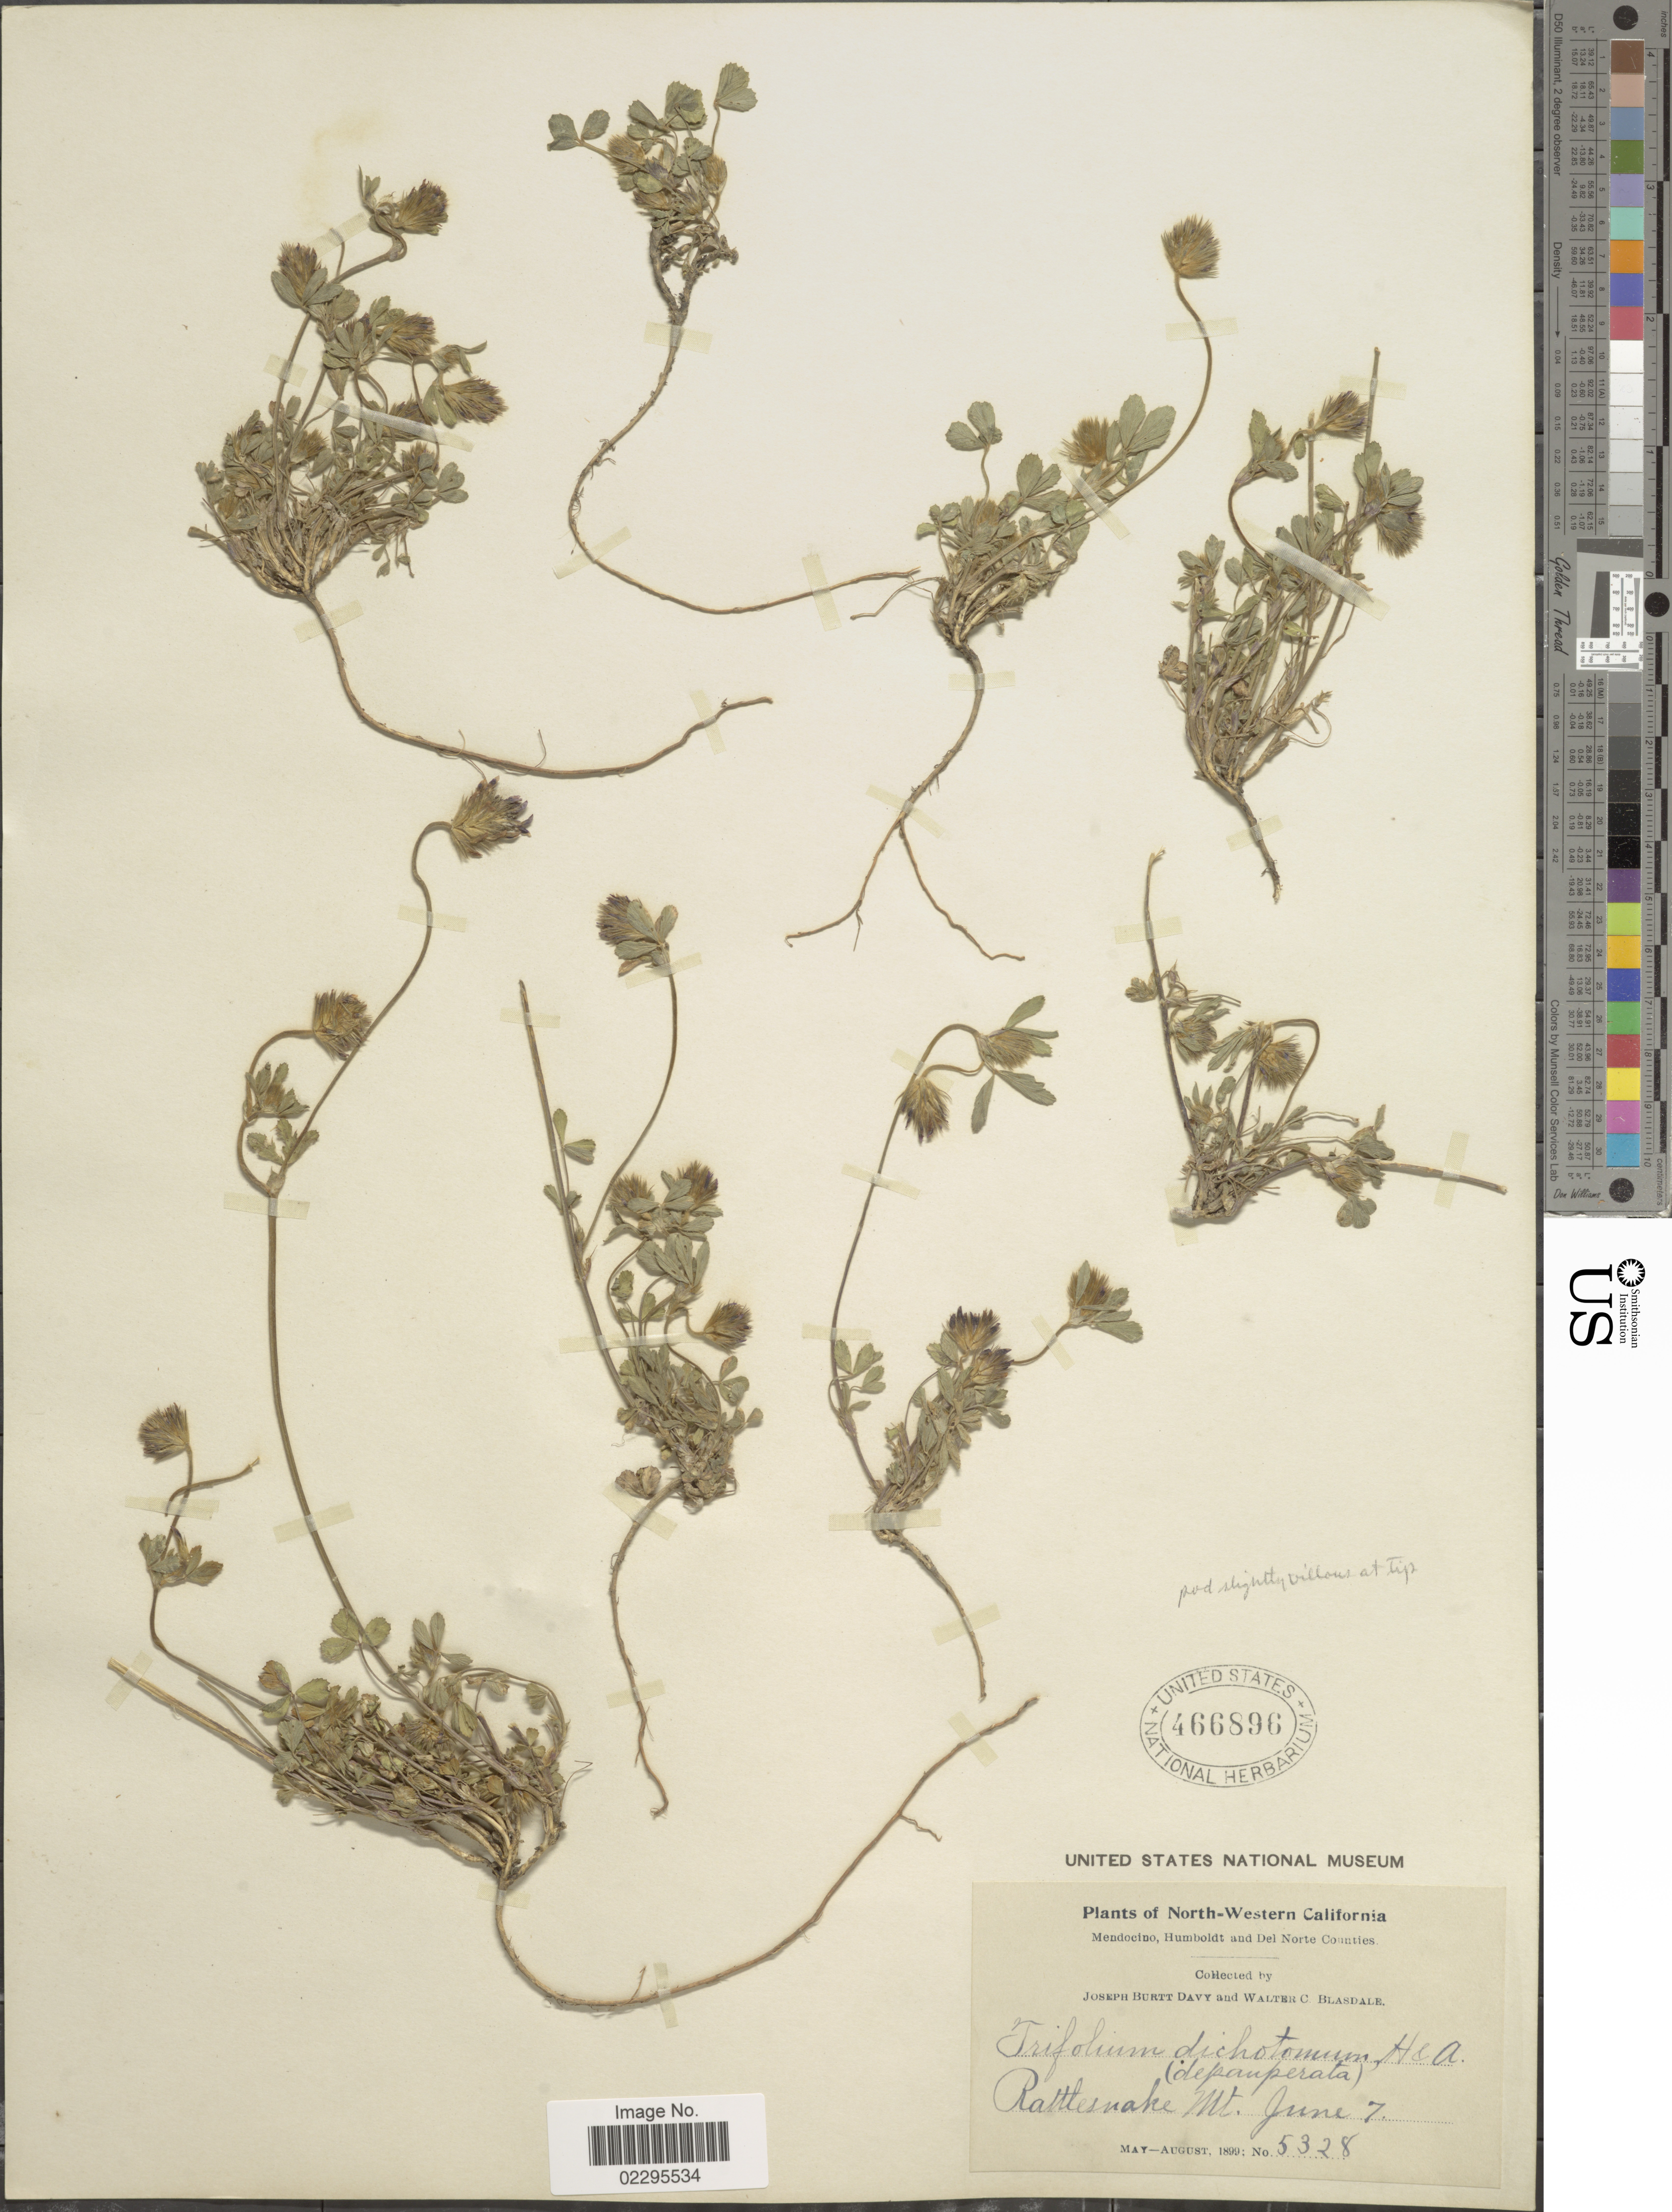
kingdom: Plantae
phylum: Tracheophyta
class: Magnoliopsida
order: Fabales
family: Fabaceae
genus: Trifolium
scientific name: Trifolium albopurpureum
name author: Torr. & A. Gray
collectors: J. Burtt Davy & W. Blasdale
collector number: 5328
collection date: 1899-06-07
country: United States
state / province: California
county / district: Mendocino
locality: North-Western California. Mendocino, Humboldt and Del Norte Counties. Rattlesnake Mt.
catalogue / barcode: US 466896